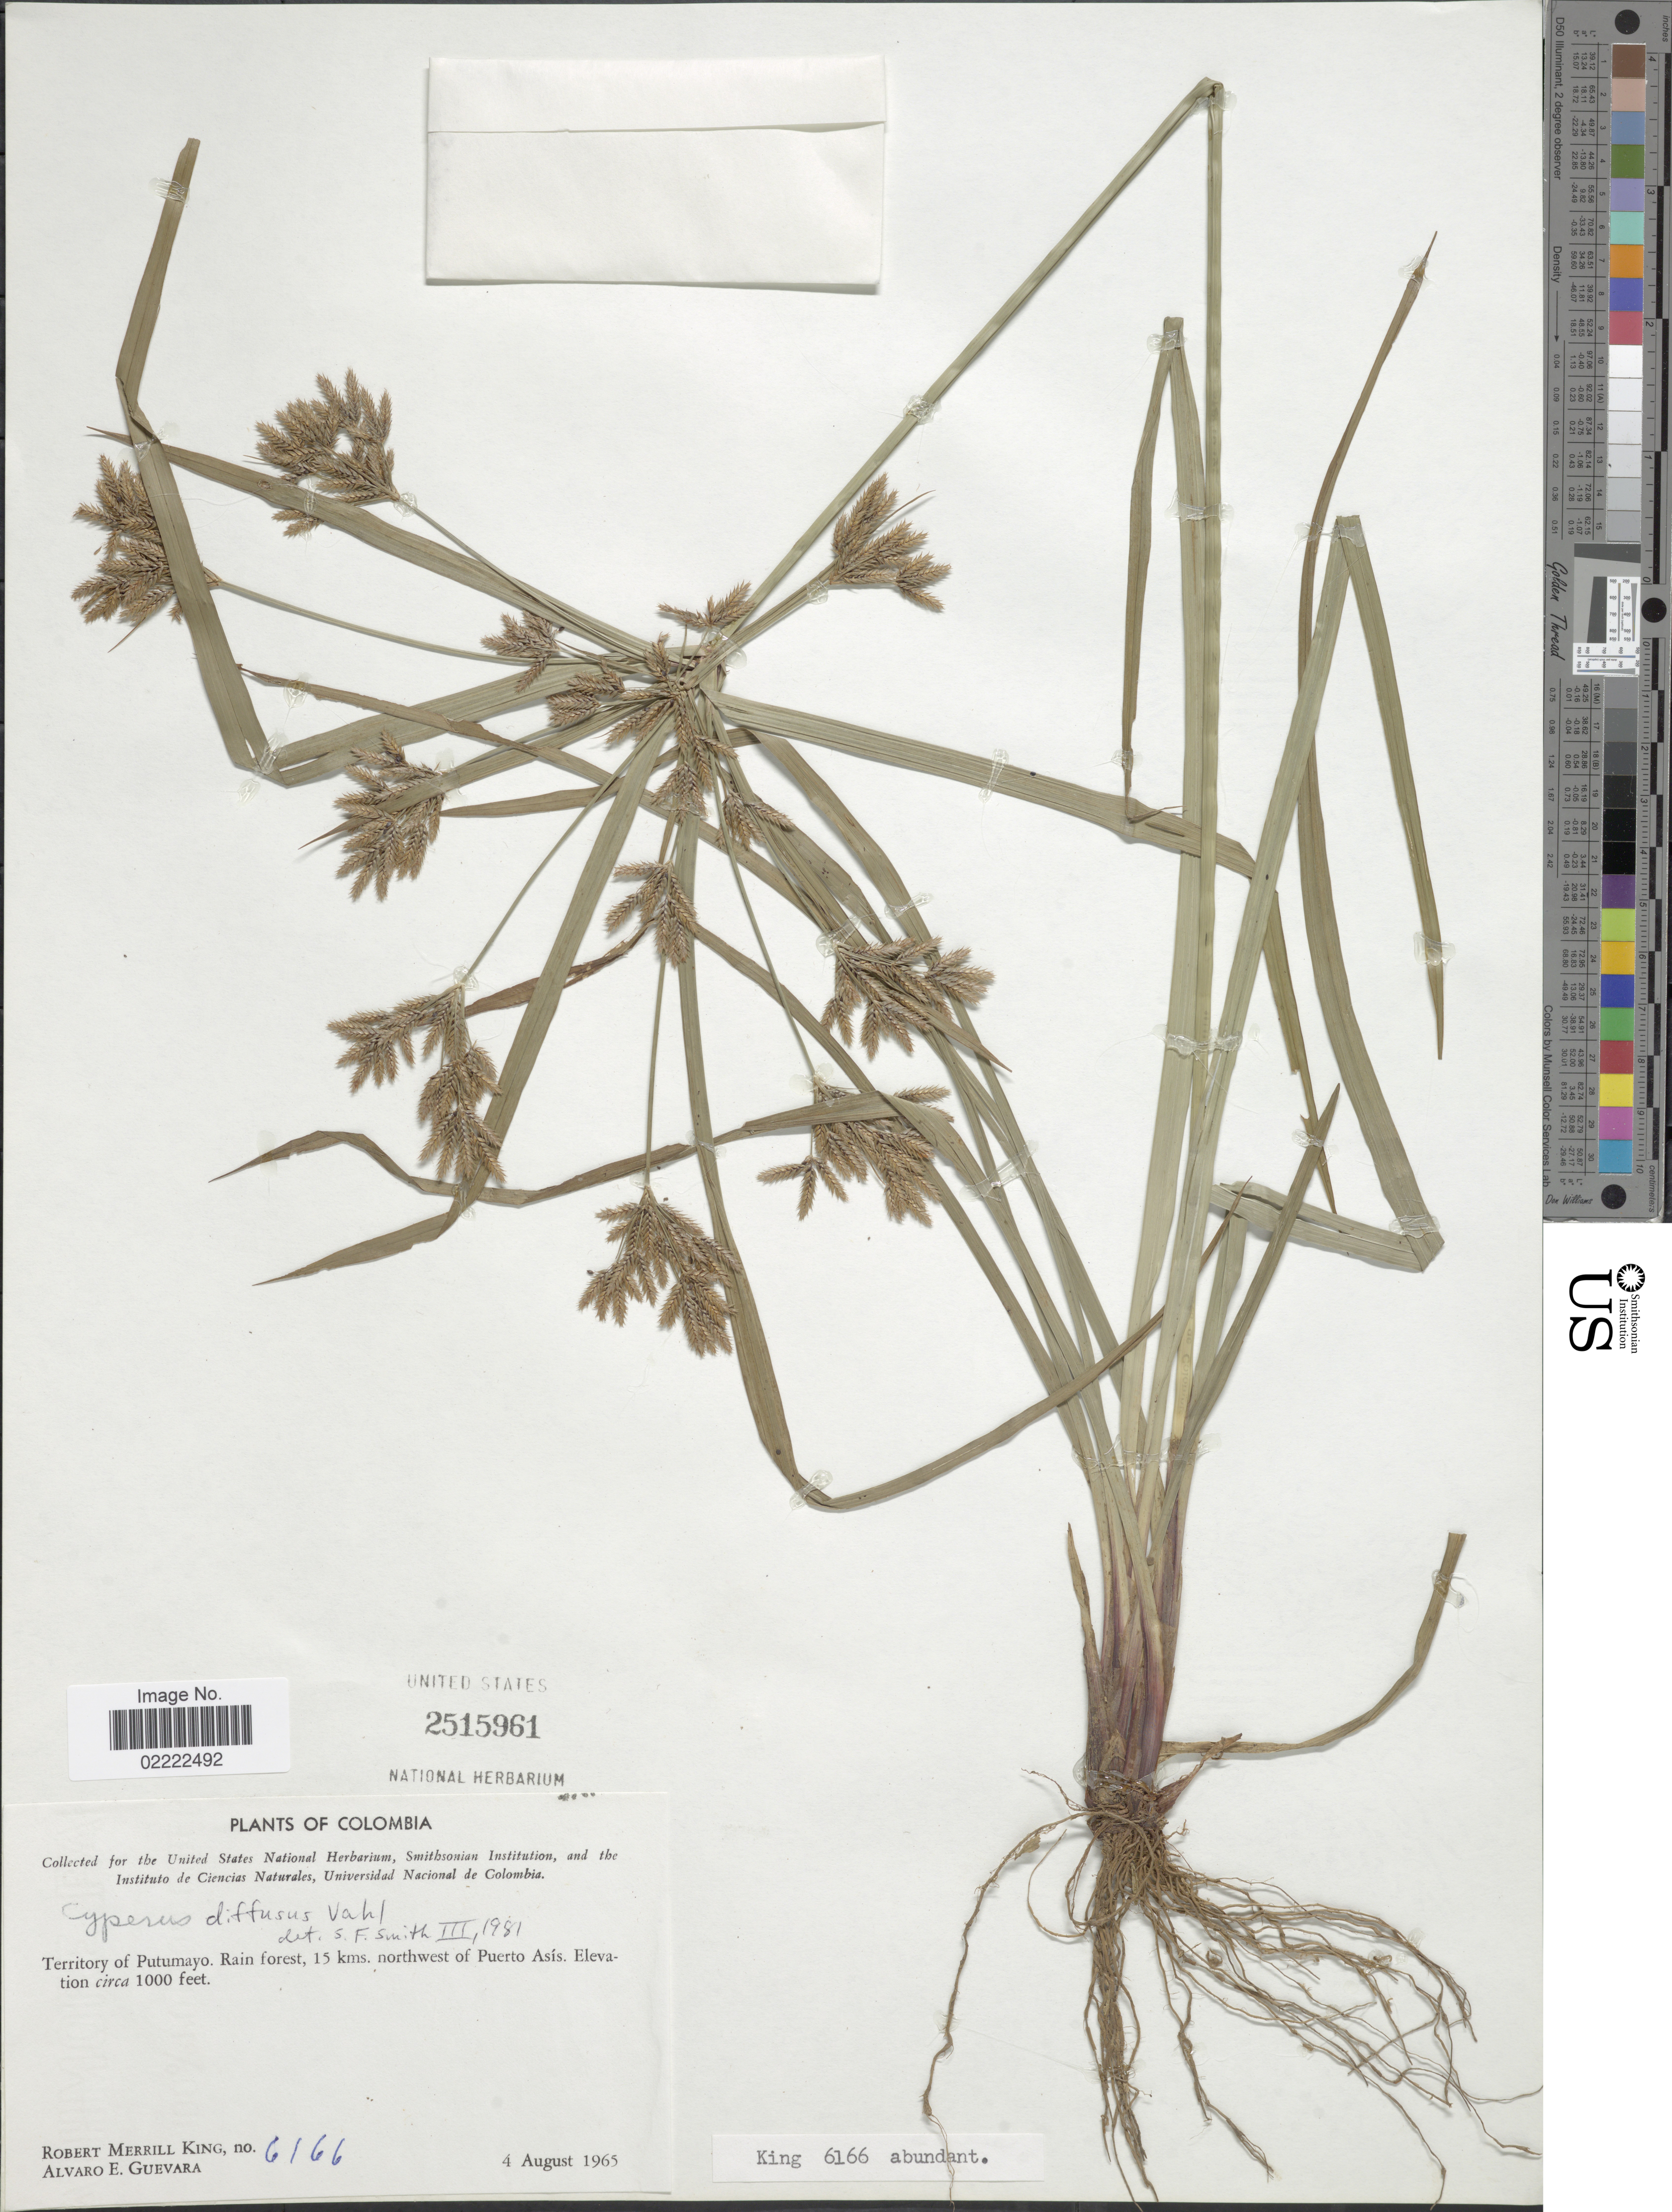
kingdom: Plantae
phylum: Tracheophyta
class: Liliopsida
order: Poales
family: Cyperaceae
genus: Cyperus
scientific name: Cyperus laxus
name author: Lam.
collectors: R. M. King & A. E. Guevara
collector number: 6166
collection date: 1965-08-04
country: Colombia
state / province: Putumayo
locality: Rain forest, 15 km. northwest of Puerto Asis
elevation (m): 305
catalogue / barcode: US 2515961